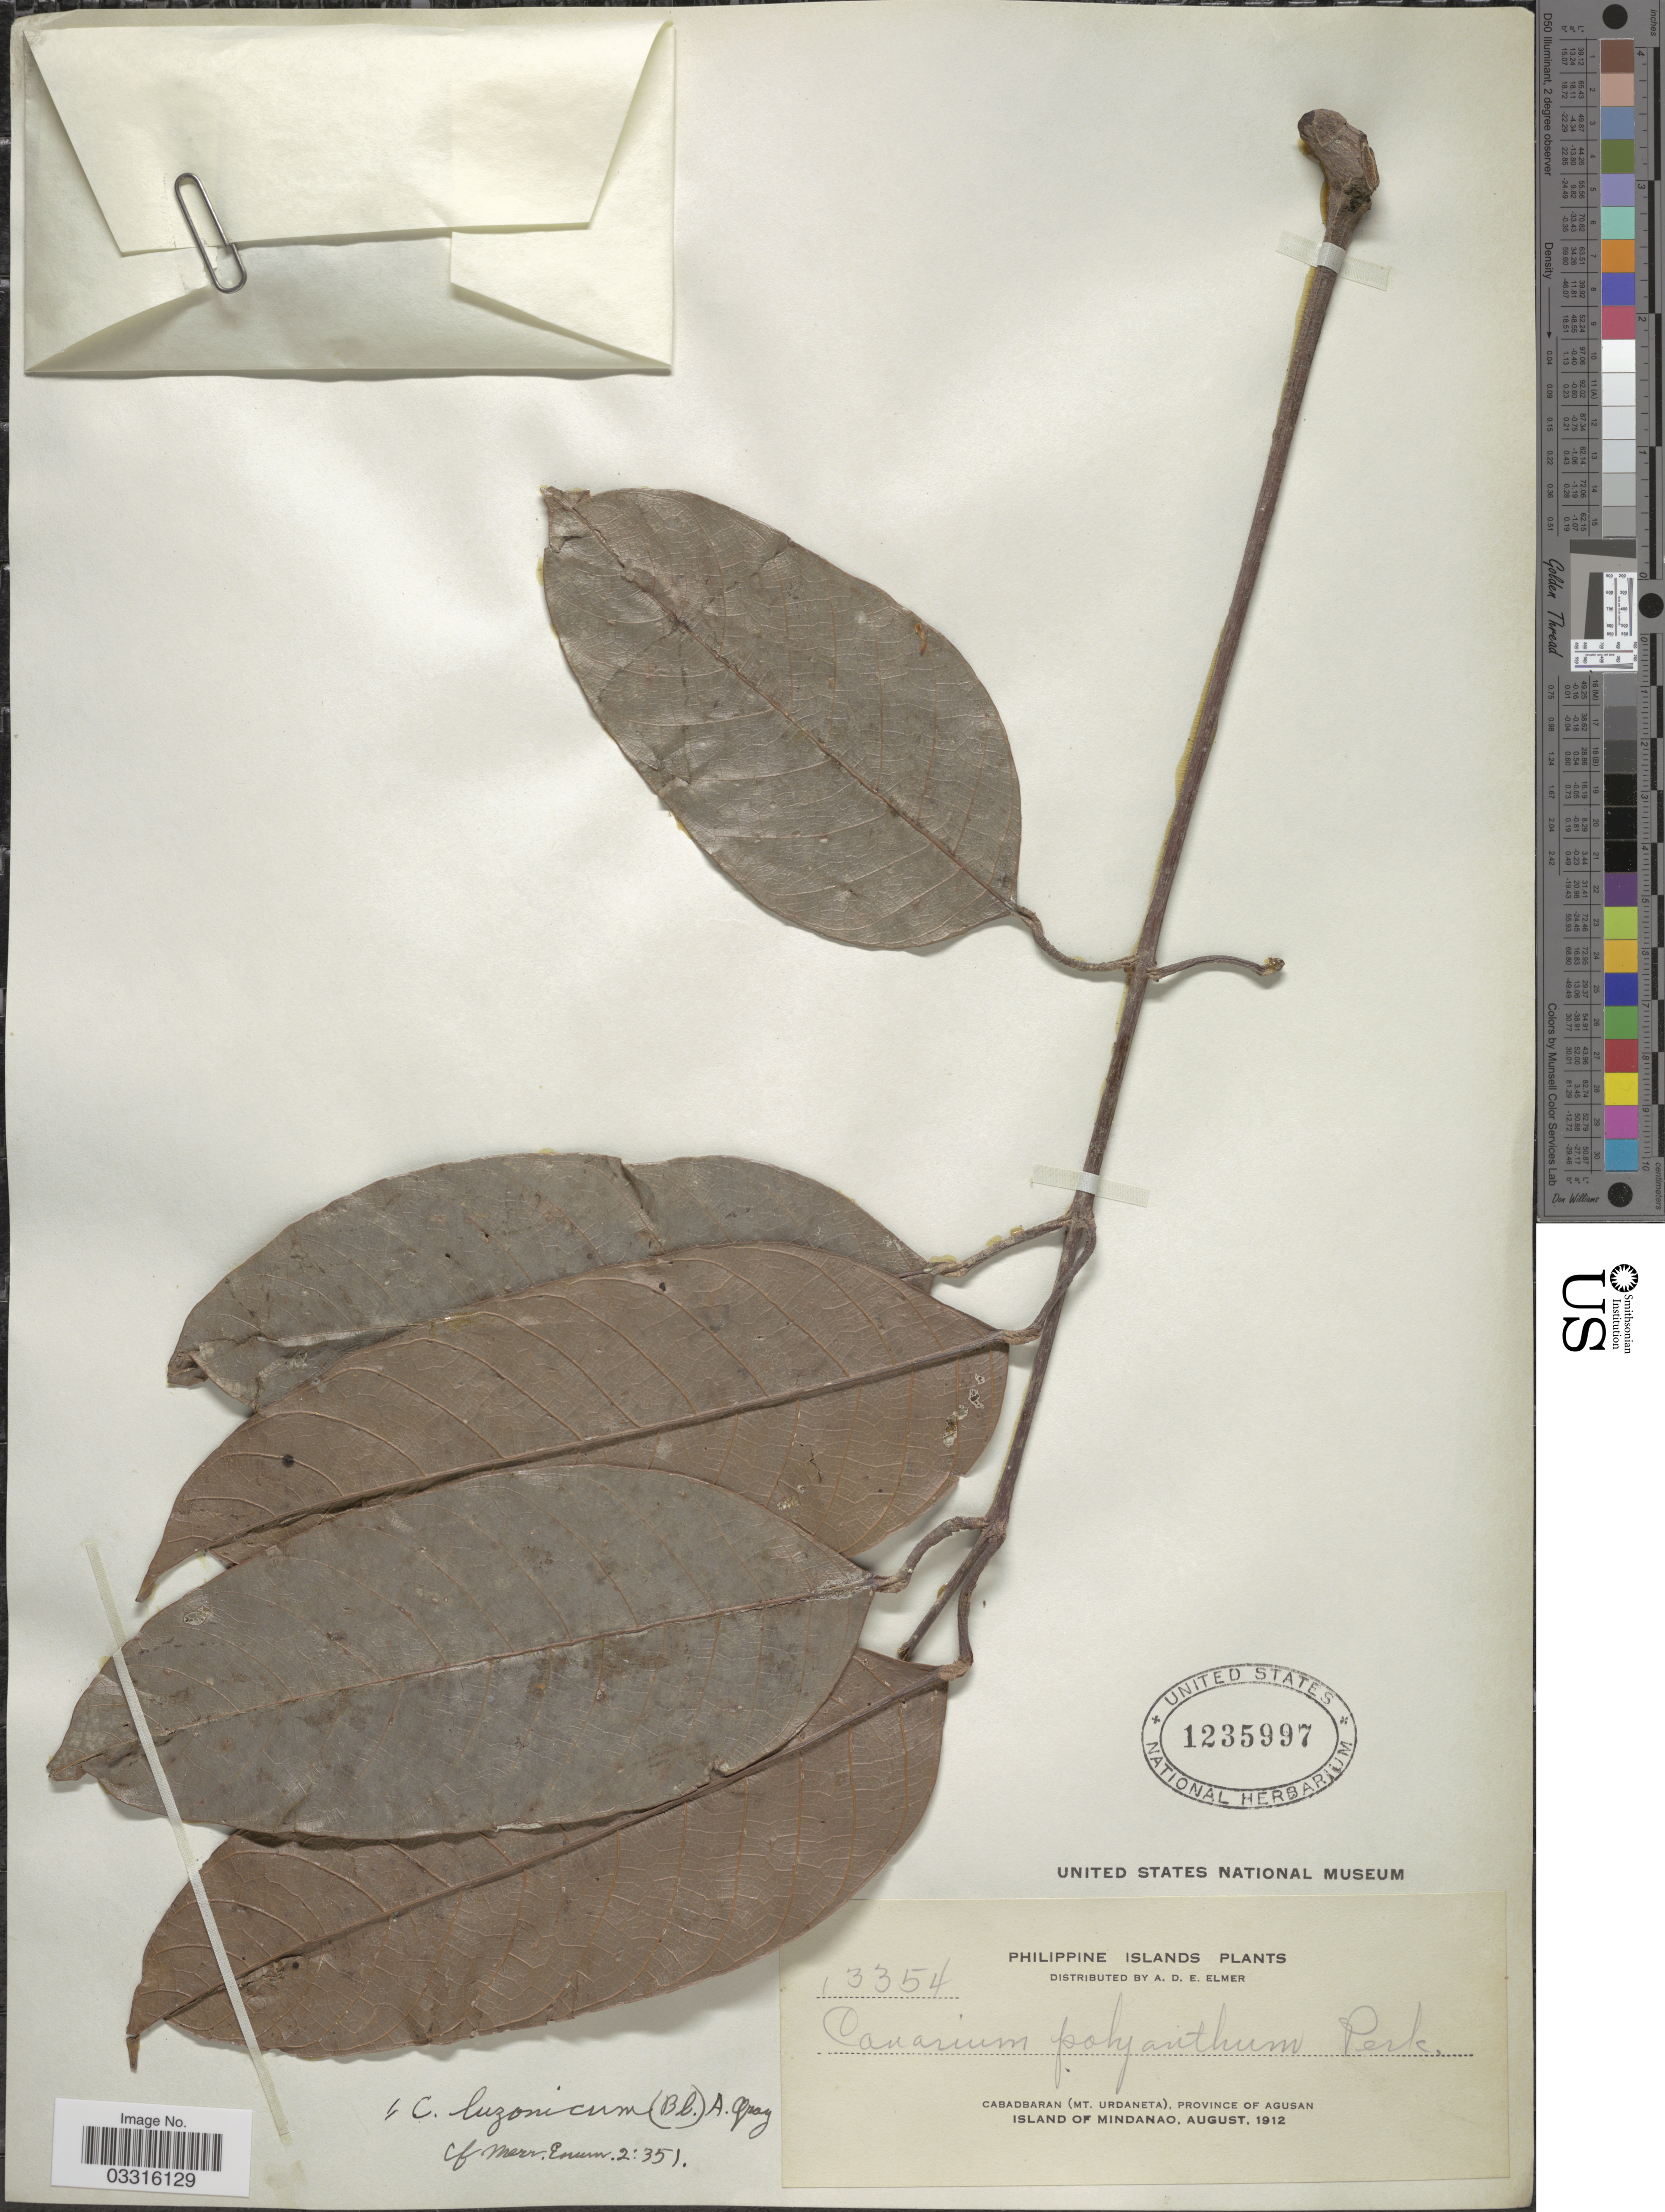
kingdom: Plantae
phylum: Tracheophyta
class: Magnoliopsida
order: Sapindales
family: Burseraceae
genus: Canarium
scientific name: Canarium luzonicum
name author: (Blume) A. Gray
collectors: A. D. E. Elmer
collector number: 13354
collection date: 1912-08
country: Philippines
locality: Cabadbaran (Mt. Urdaneta), Province of Agusan. Island of Mindanao.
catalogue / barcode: US 1235997